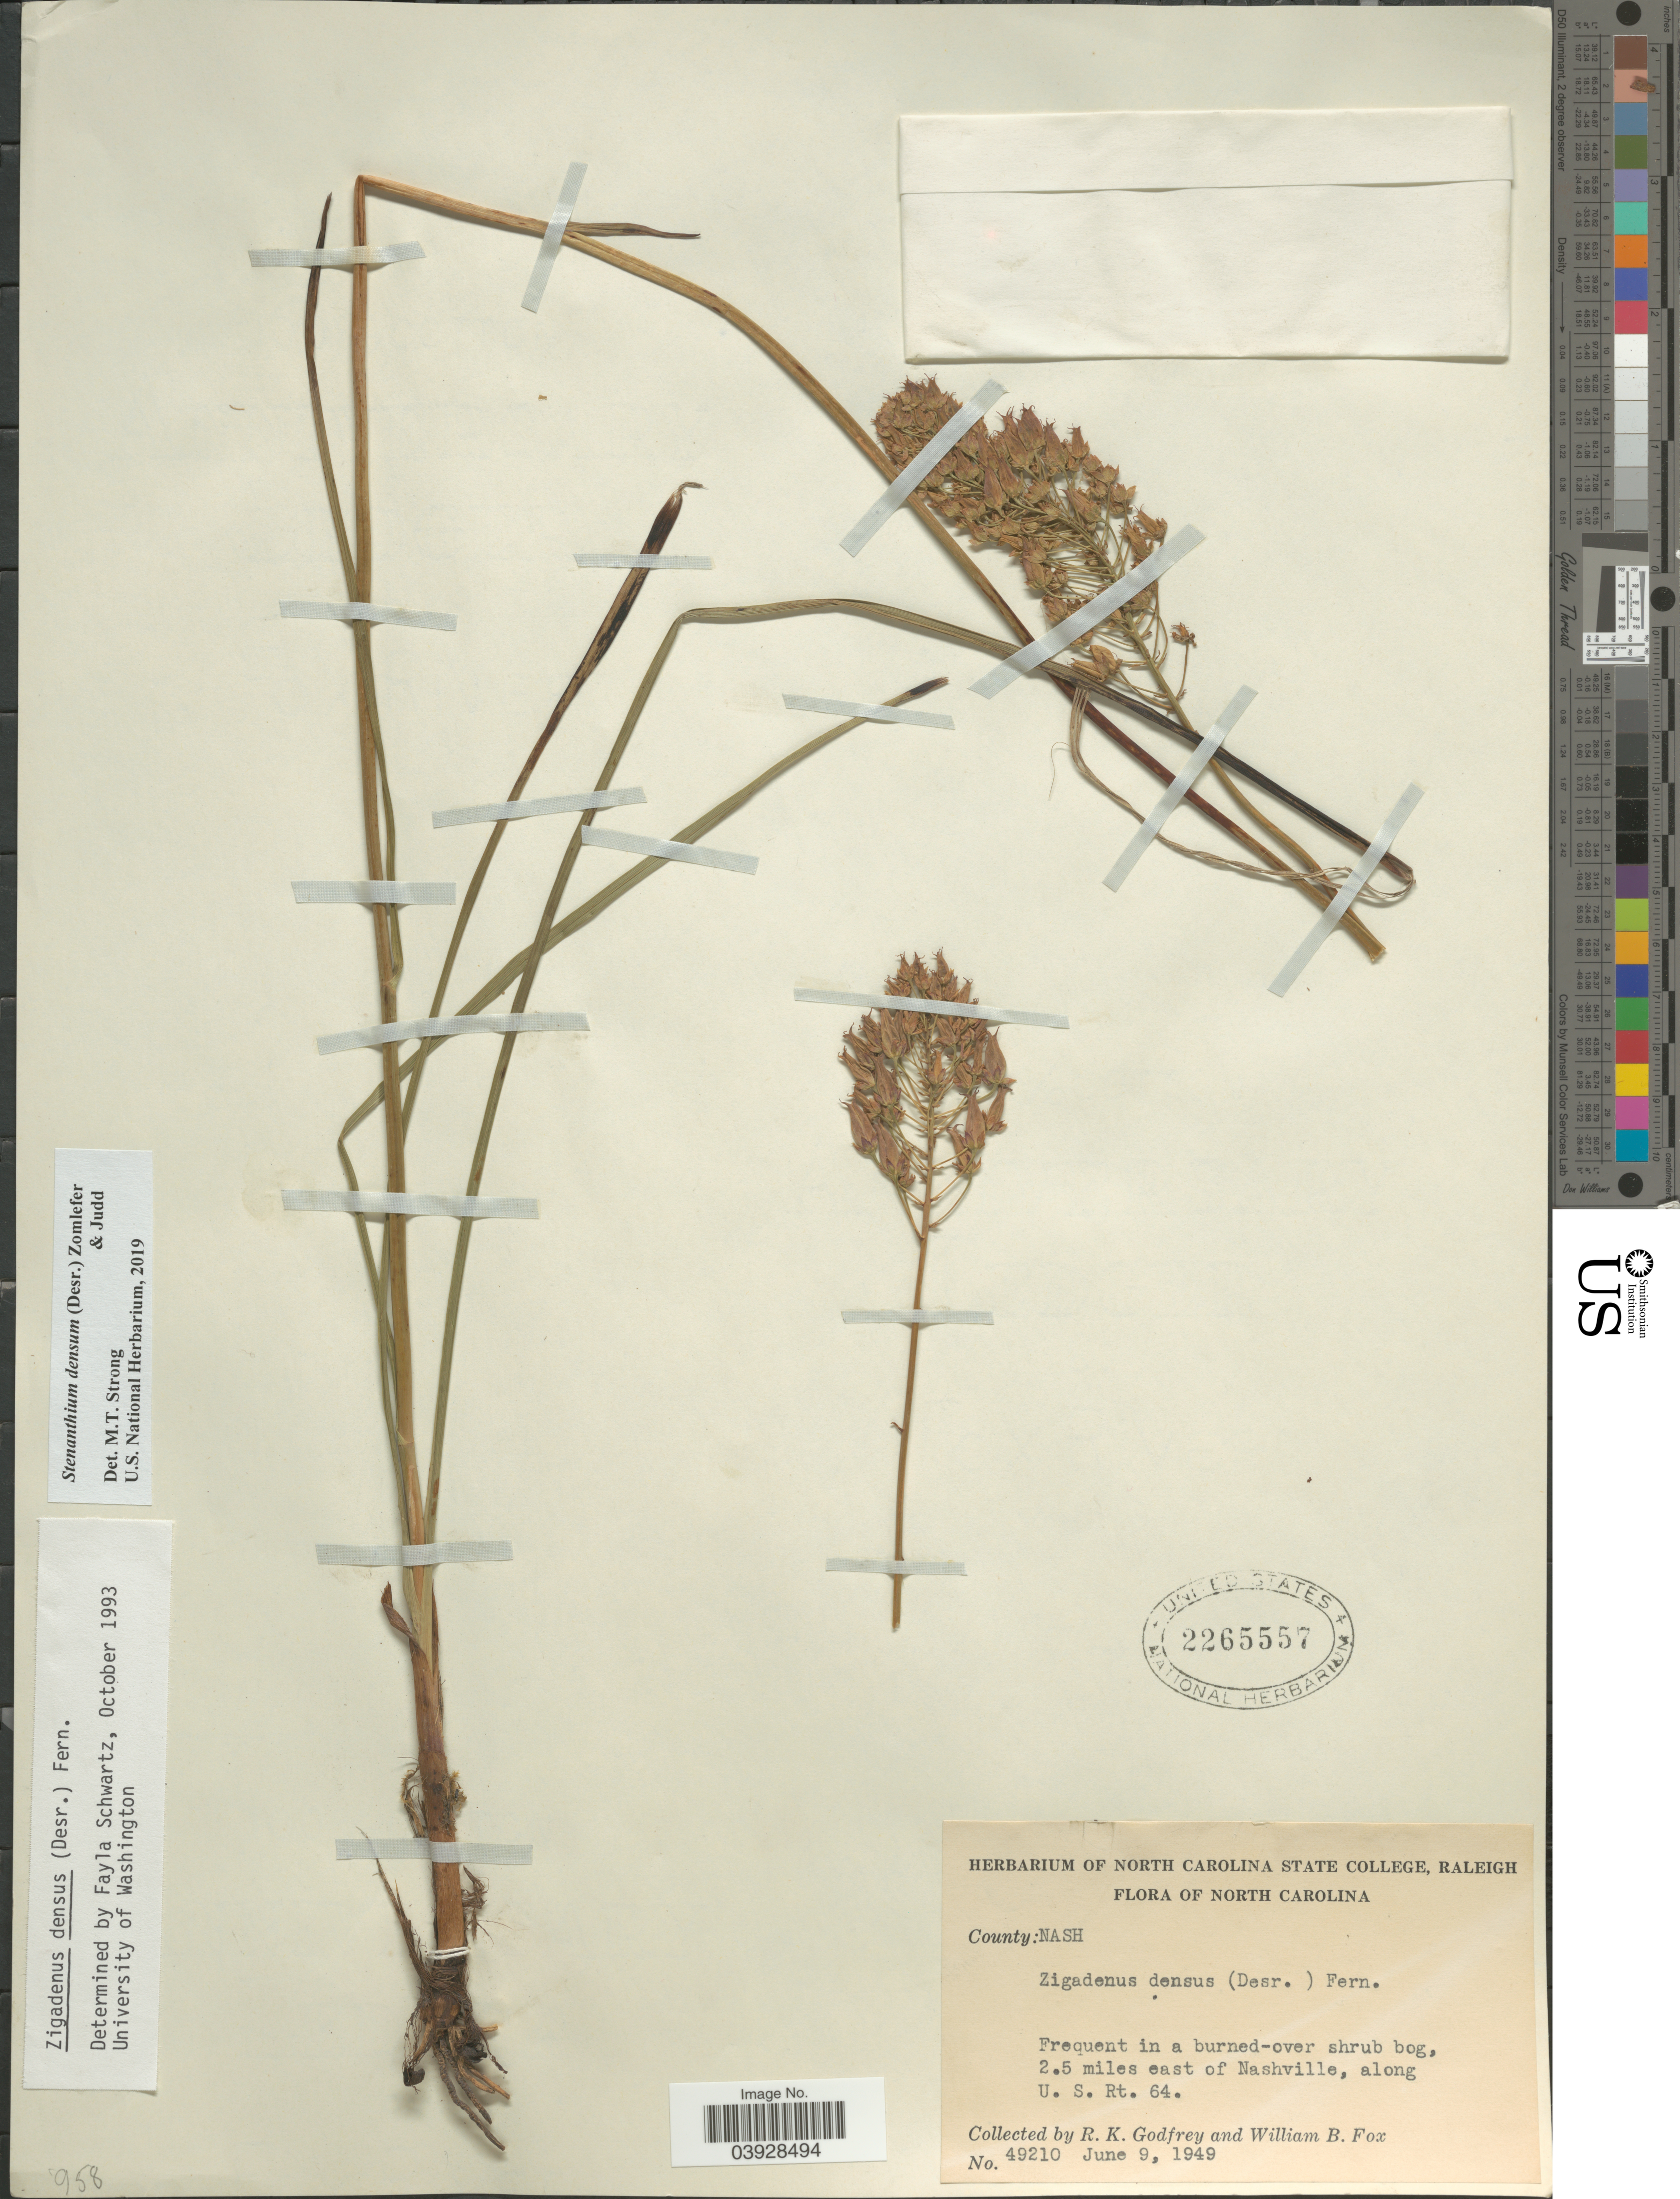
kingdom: Plantae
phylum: Tracheophyta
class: Liliopsida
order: Liliales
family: Melanthiaceae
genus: Stenanthium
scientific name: Stenanthium densum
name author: (Desr.) Zomlefer & Judd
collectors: R. K. Godfrey & W. B. Fox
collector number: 49210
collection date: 1949-06-09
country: United States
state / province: North Carolina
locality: County: Nash. 2.5 miles east of Nashville, along U. S. Rt. 64.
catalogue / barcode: US 2265557